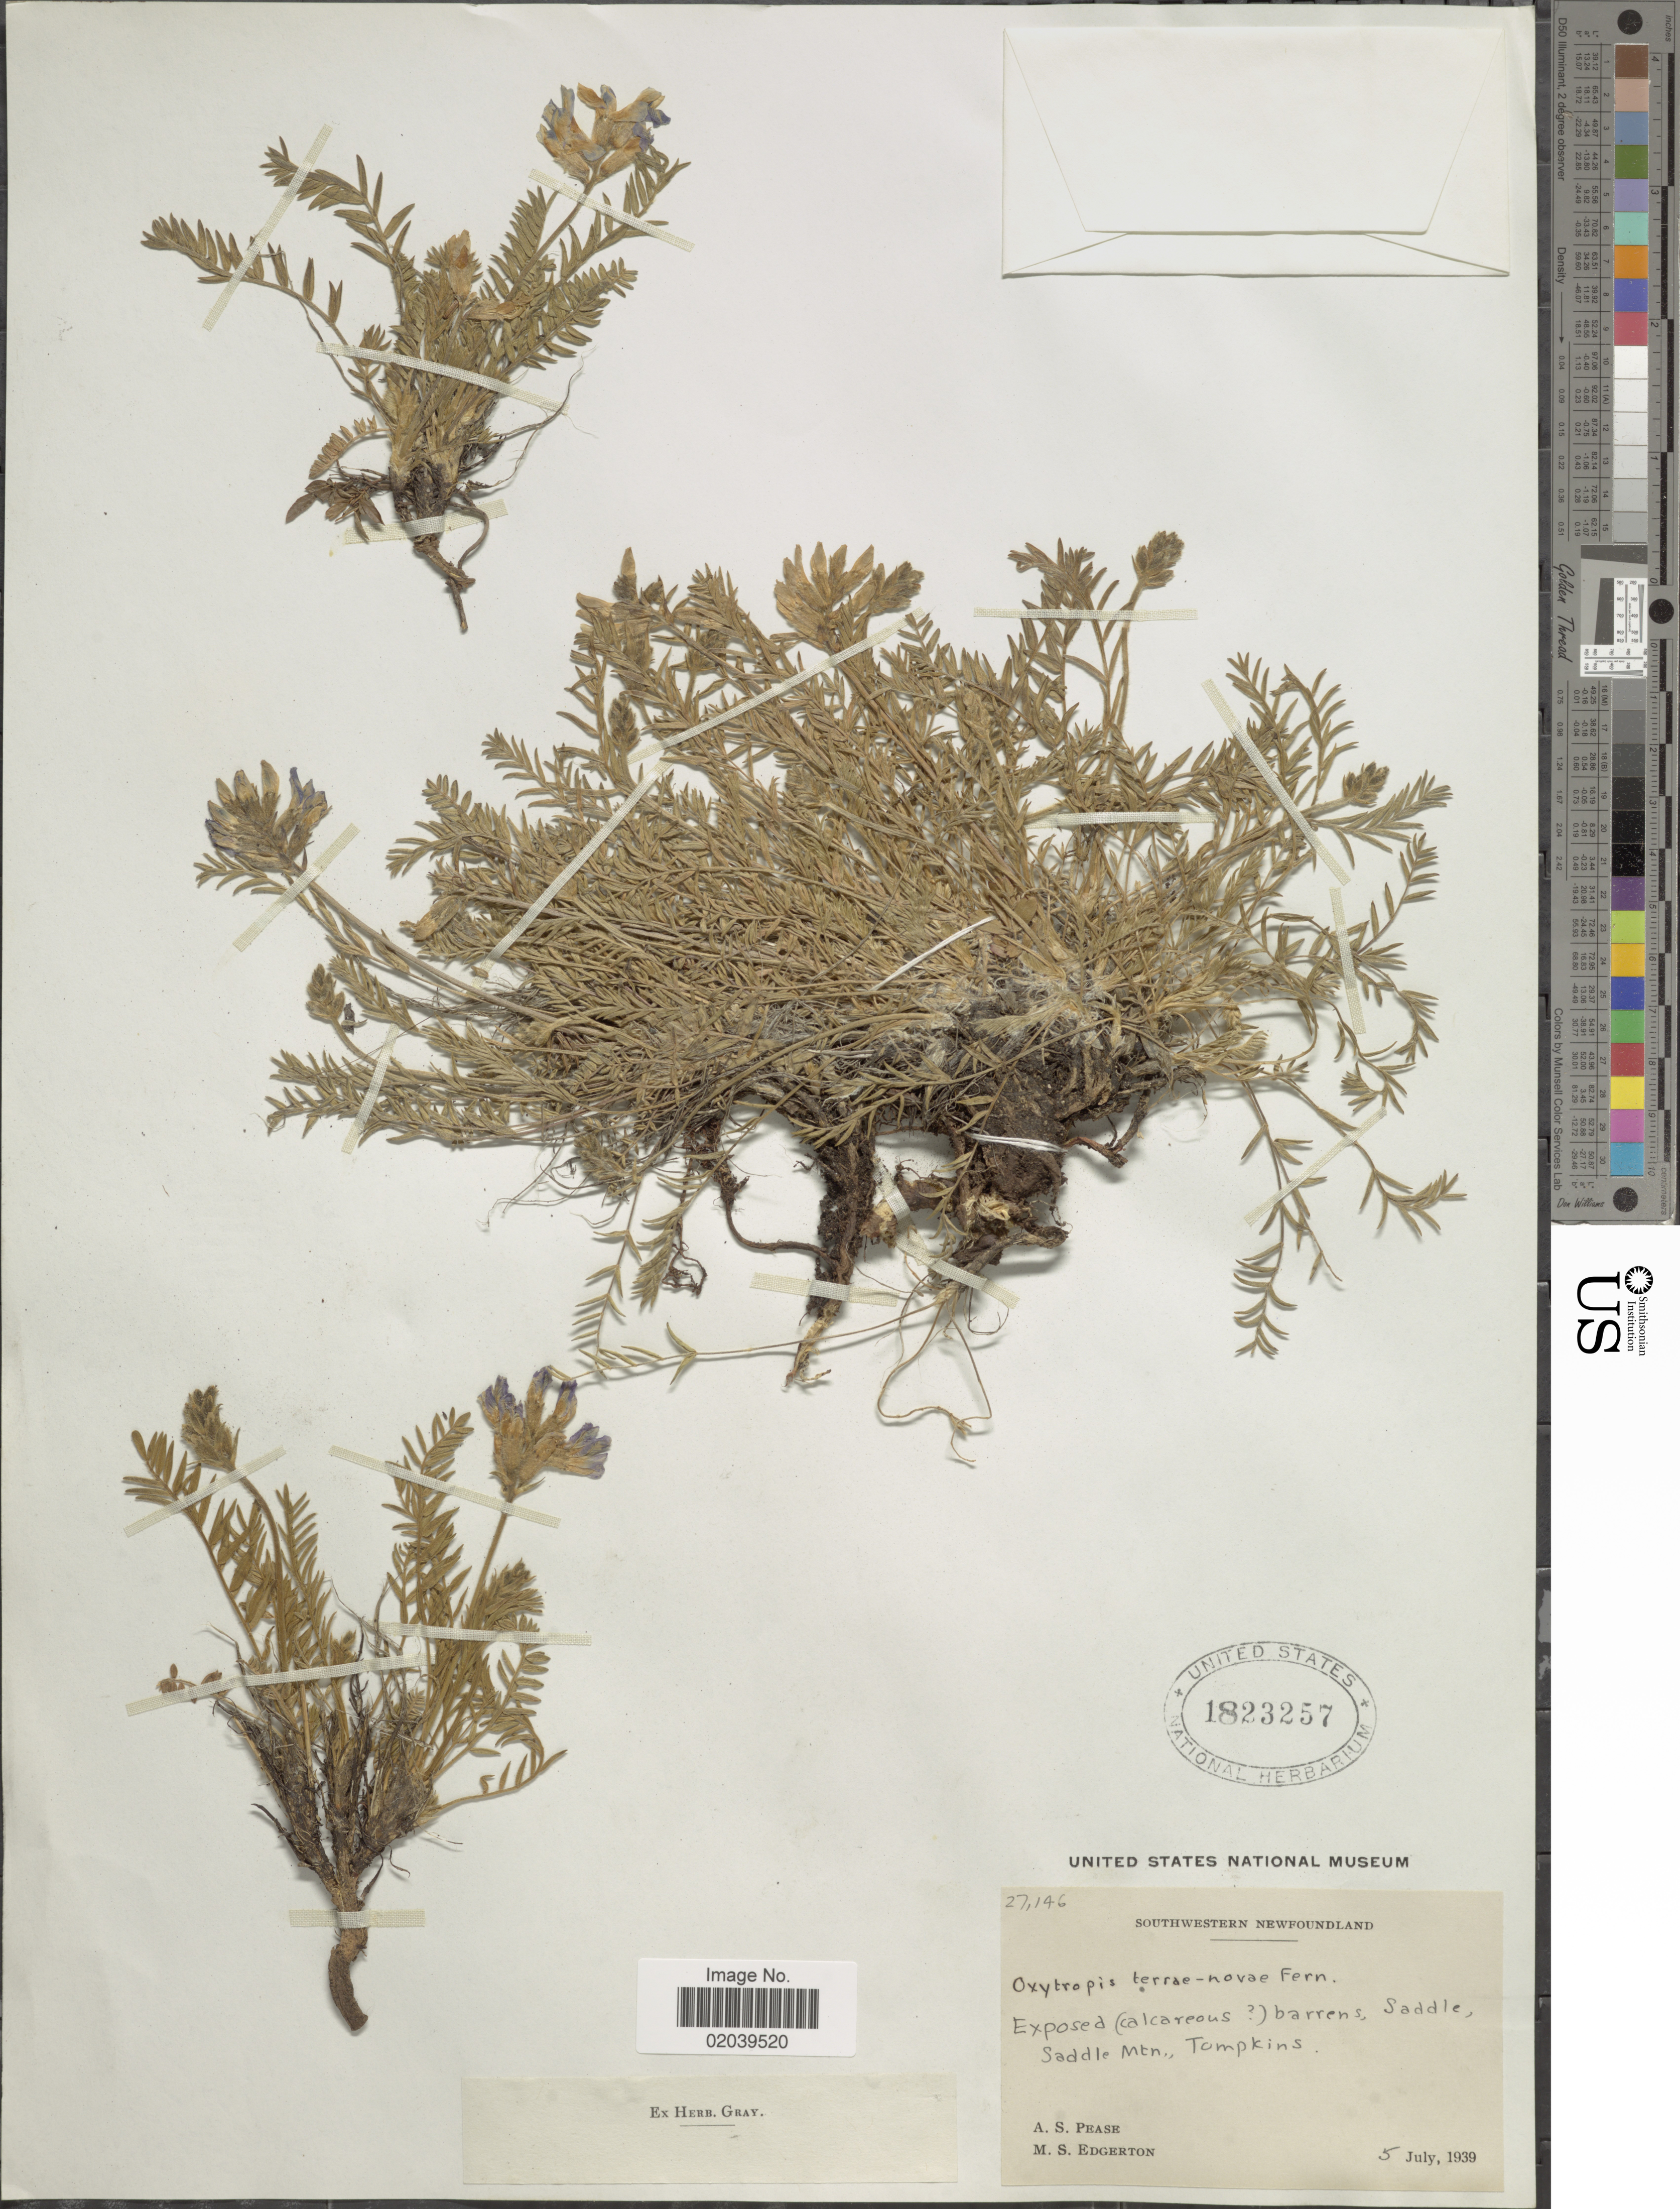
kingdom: Plantae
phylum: Tracheophyta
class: Magnoliopsida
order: Fabales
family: Fabaceae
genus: Oxytropis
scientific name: Oxytropis campestris var. terrae-novae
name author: (Fernald) Barneby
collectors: A. S. Pease & M. Edgerton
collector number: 27146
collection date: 1939-07-05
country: Canada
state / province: Newfoundland and Labrador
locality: Southwestern Newfoundland, Barrens, Saddle, Saddle Mtn., Tompkins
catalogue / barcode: US 1823257